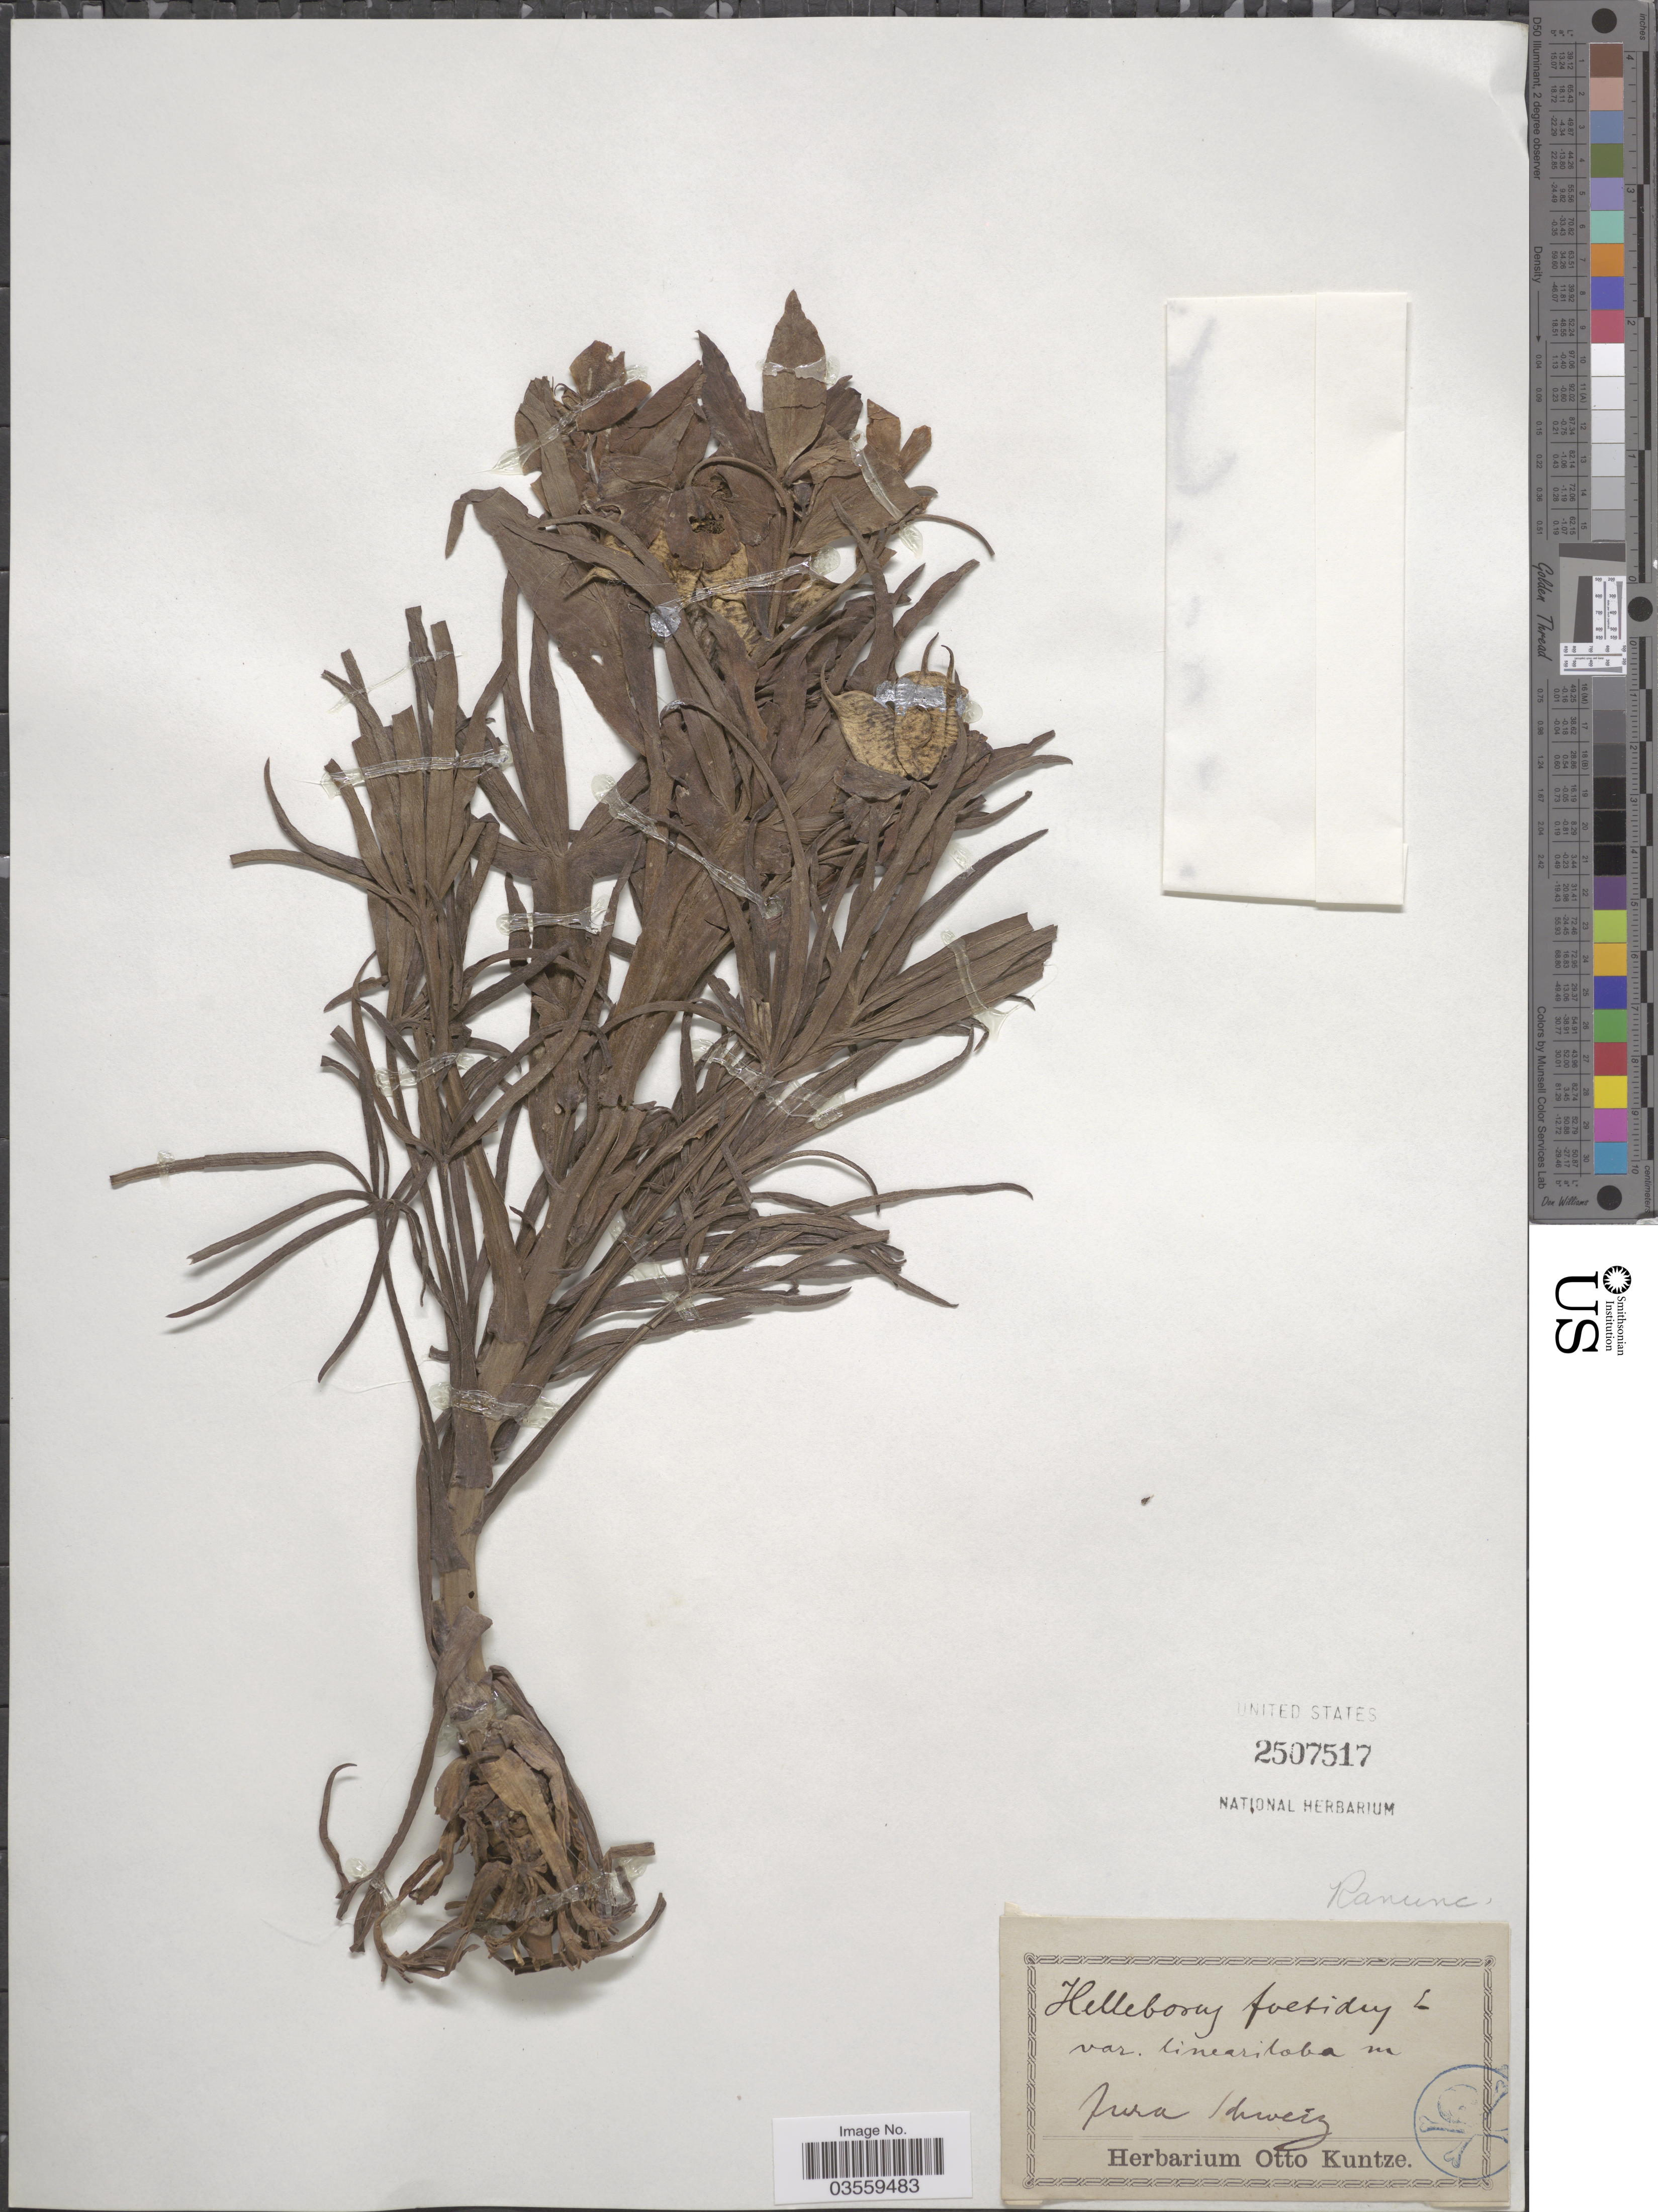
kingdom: Plantae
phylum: Tracheophyta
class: Magnoliopsida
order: Ranunculales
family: Ranunculaceae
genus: Helleborus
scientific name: Helleborus foetidus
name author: L.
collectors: ex herb. Otto Kuntze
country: Switzerland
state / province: Jura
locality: Jura Schweiz.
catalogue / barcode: US 2507517